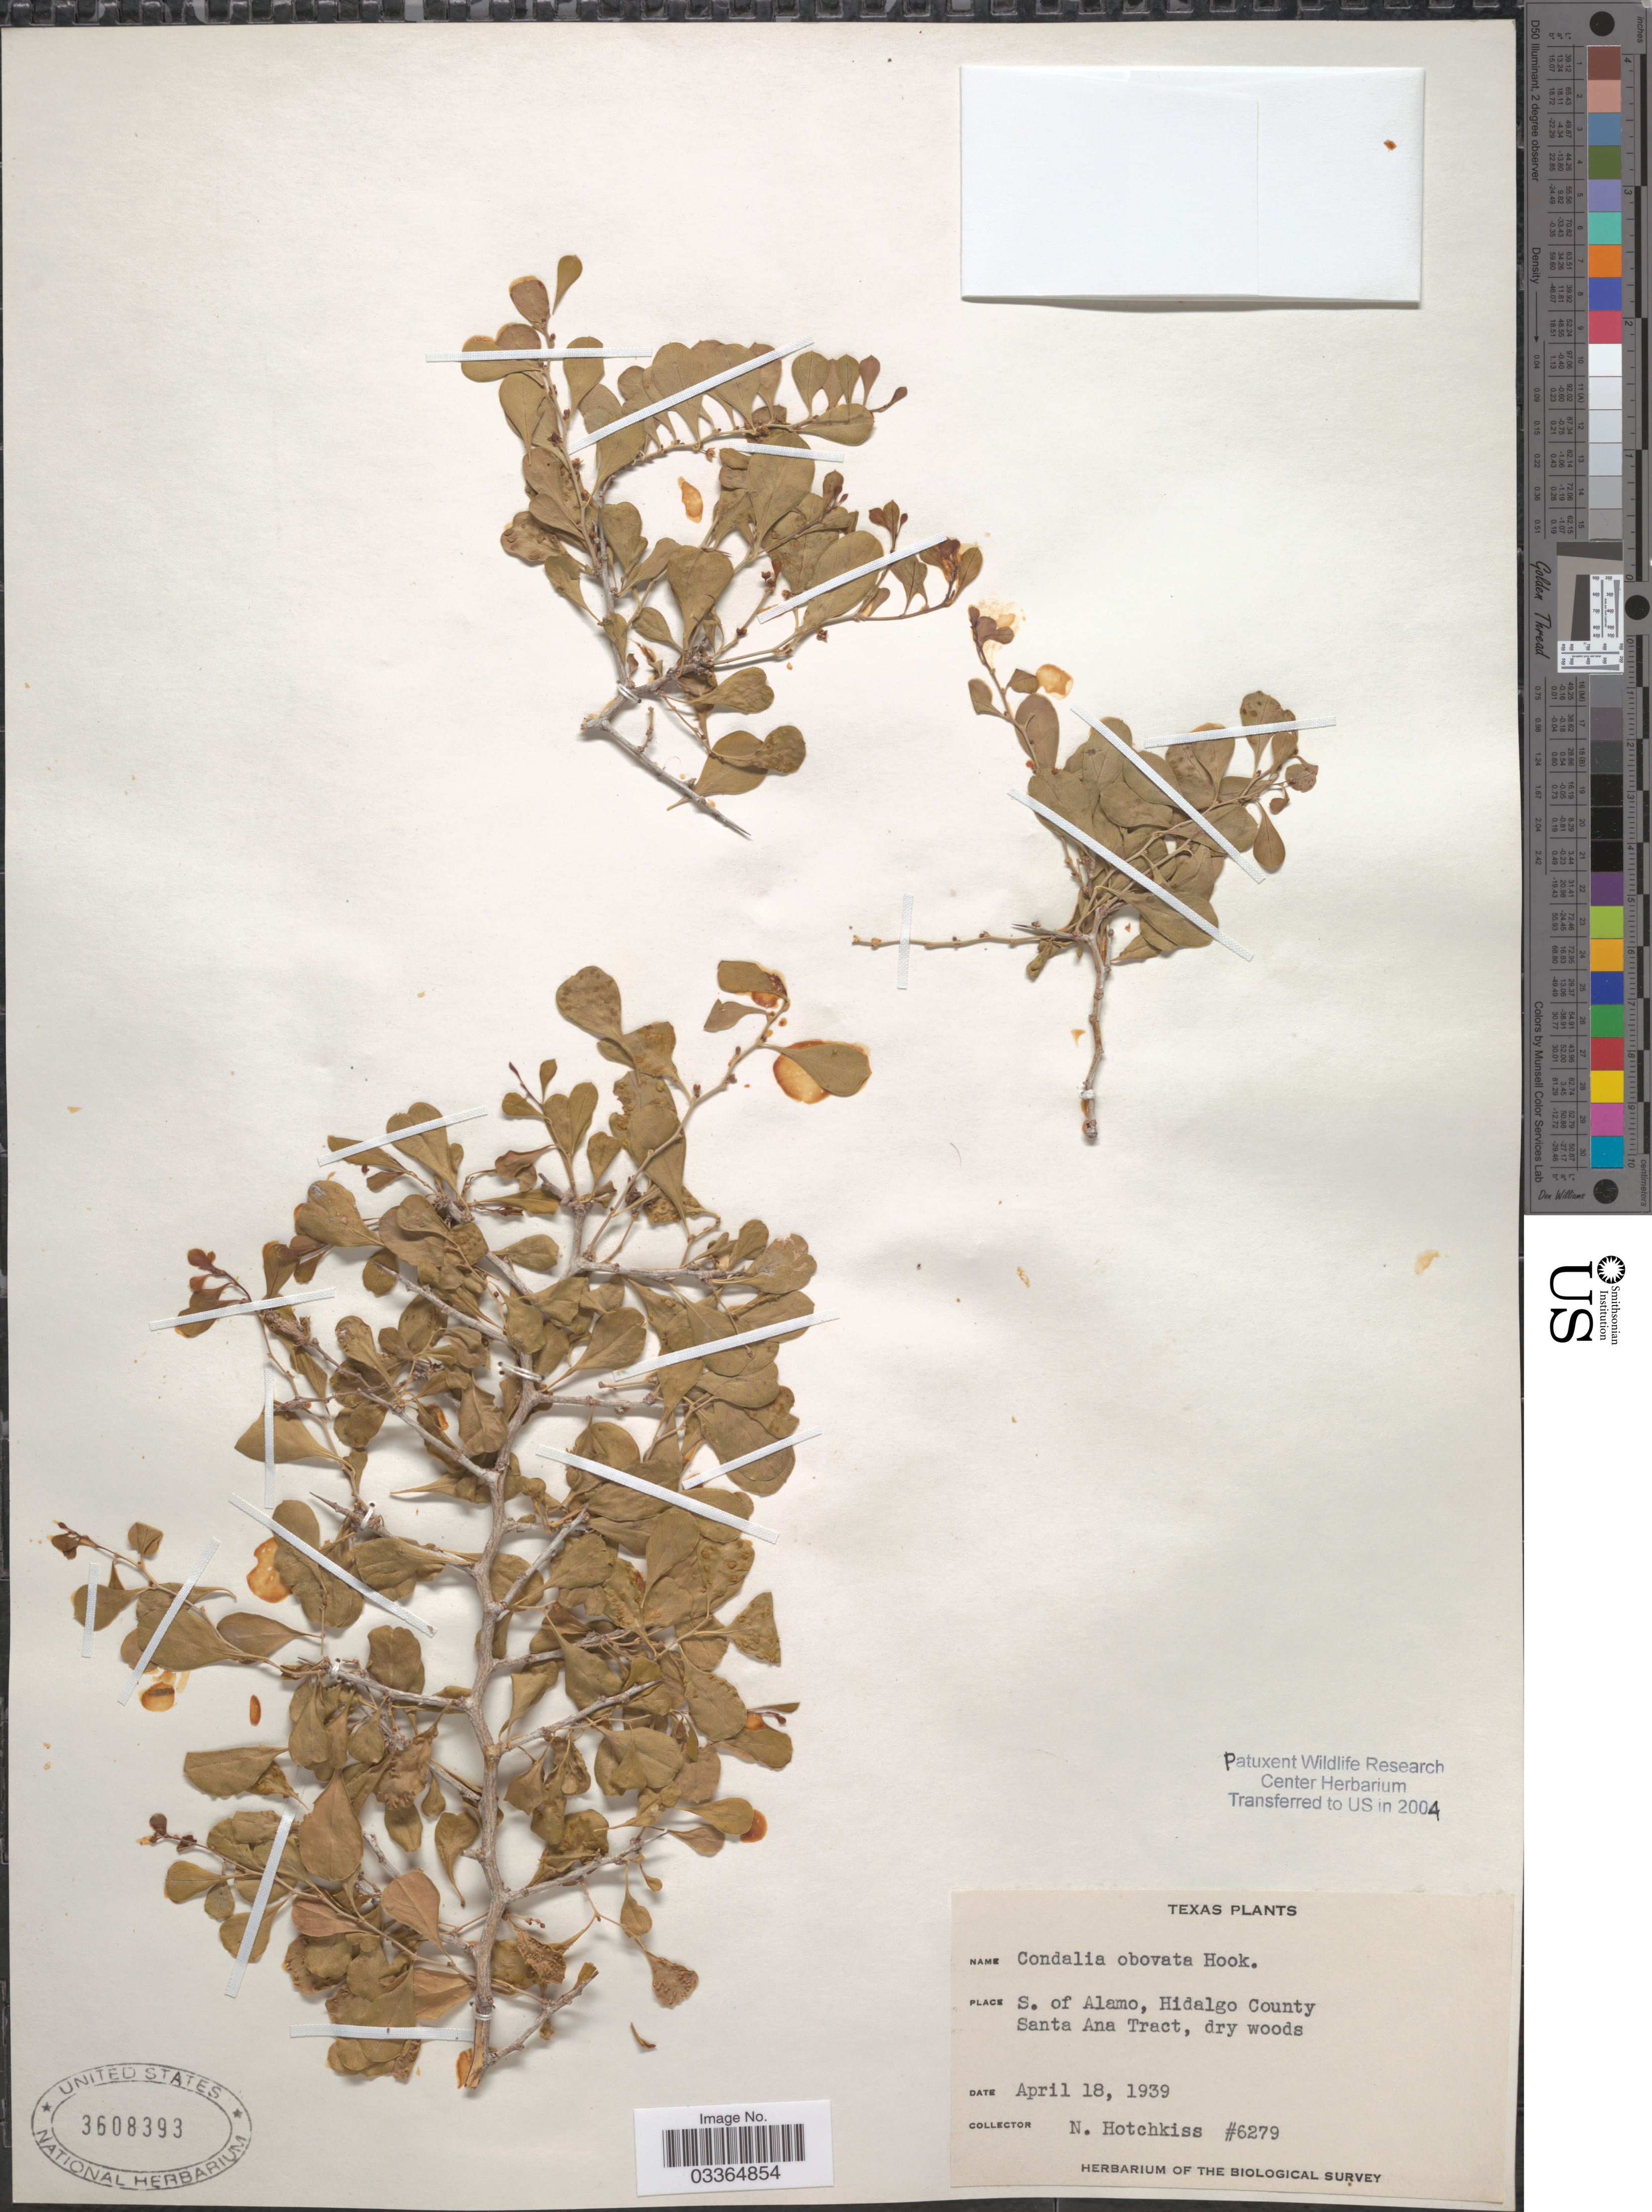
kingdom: Plantae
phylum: Tracheophyta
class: Magnoliopsida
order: Rosales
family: Rhamnaceae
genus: Condalia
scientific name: Condalia hookeri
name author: M.C. Johnst.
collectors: N. Hotchkiss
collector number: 6279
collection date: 1939-04-18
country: United States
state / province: Texas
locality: S. of Alamo, Hidalgo County Santa Ana Tract.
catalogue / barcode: US 3608393